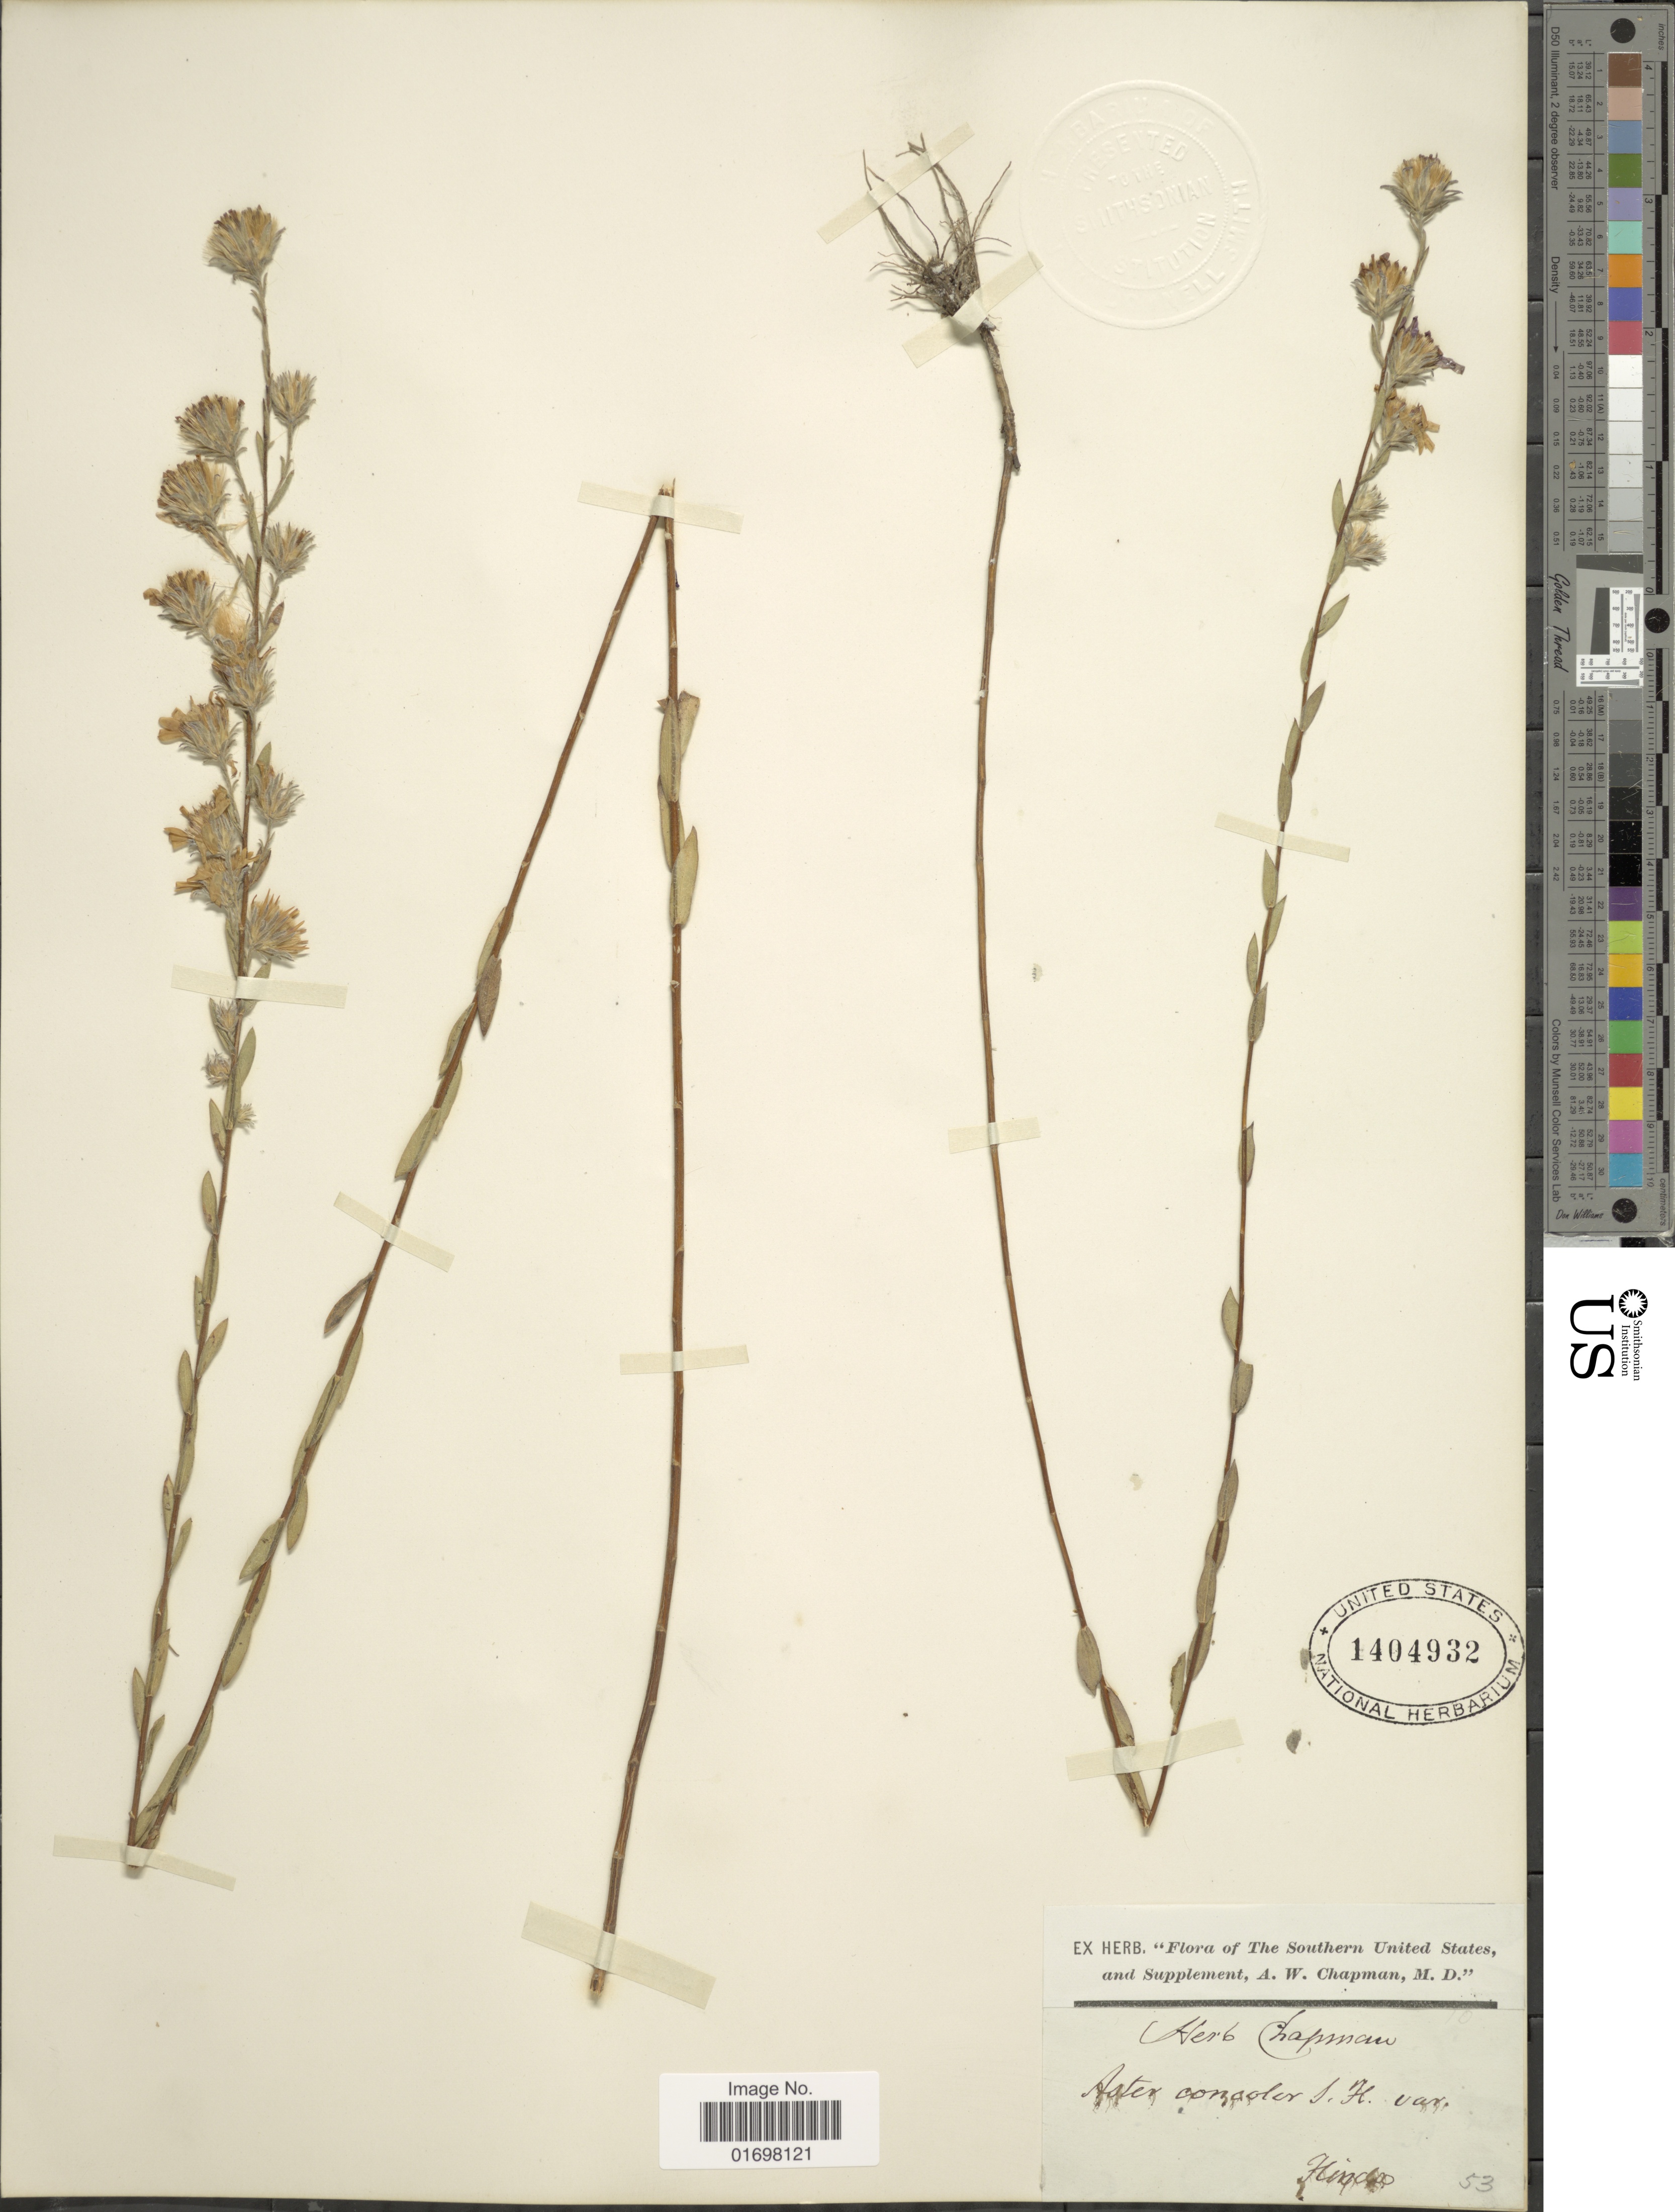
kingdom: Plantae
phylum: Tracheophyta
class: Magnoliopsida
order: Asterales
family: Asteraceae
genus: Symphyotrichum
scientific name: Symphyotrichum concolor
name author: (L.) G.L. Nesom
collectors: A. W. Chapman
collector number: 53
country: United States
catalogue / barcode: US 1404932